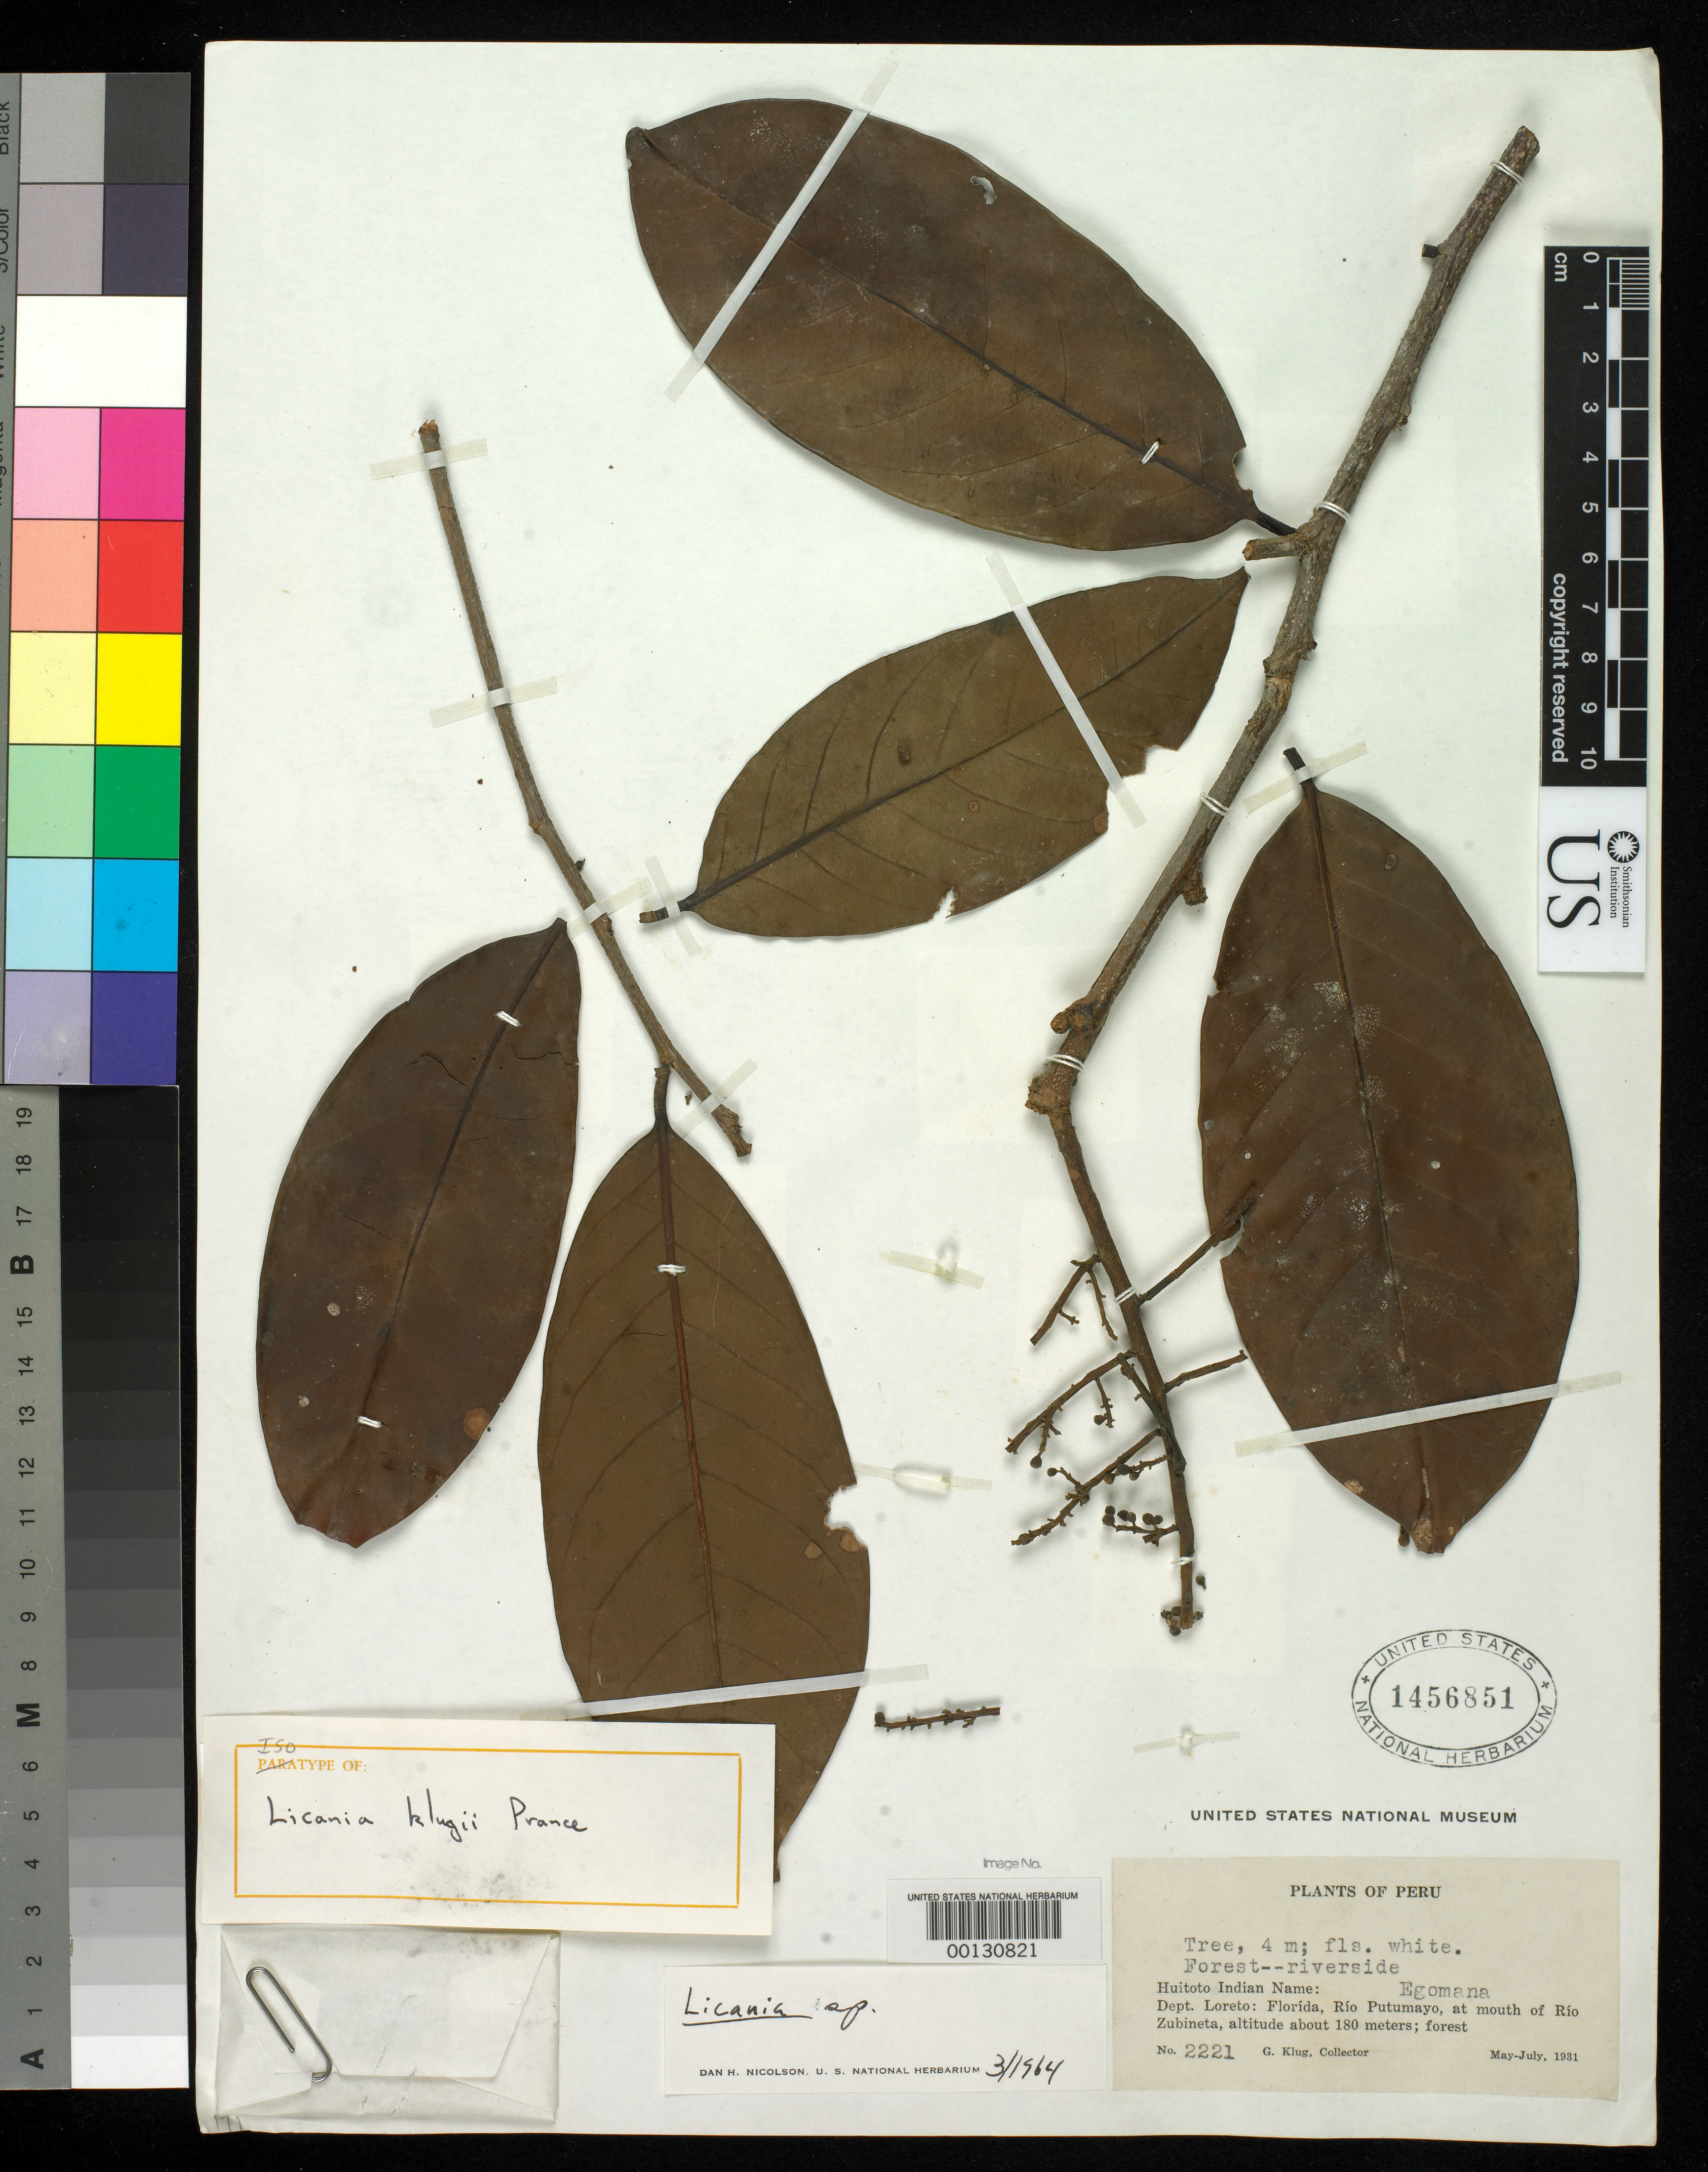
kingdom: Plantae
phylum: Tracheophyta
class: Magnoliopsida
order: Malpighiales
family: Chrysobalanaceae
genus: Licania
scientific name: Licania klugii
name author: Prance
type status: Isotype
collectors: G. Klug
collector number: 2221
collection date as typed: May 1931 and -- Jul 1931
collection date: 1931-05,1931-07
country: Peru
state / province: Loreto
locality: Florida, Rio Putumayo, mouth of Rio Zubineta.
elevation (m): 180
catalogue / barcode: US 1456851